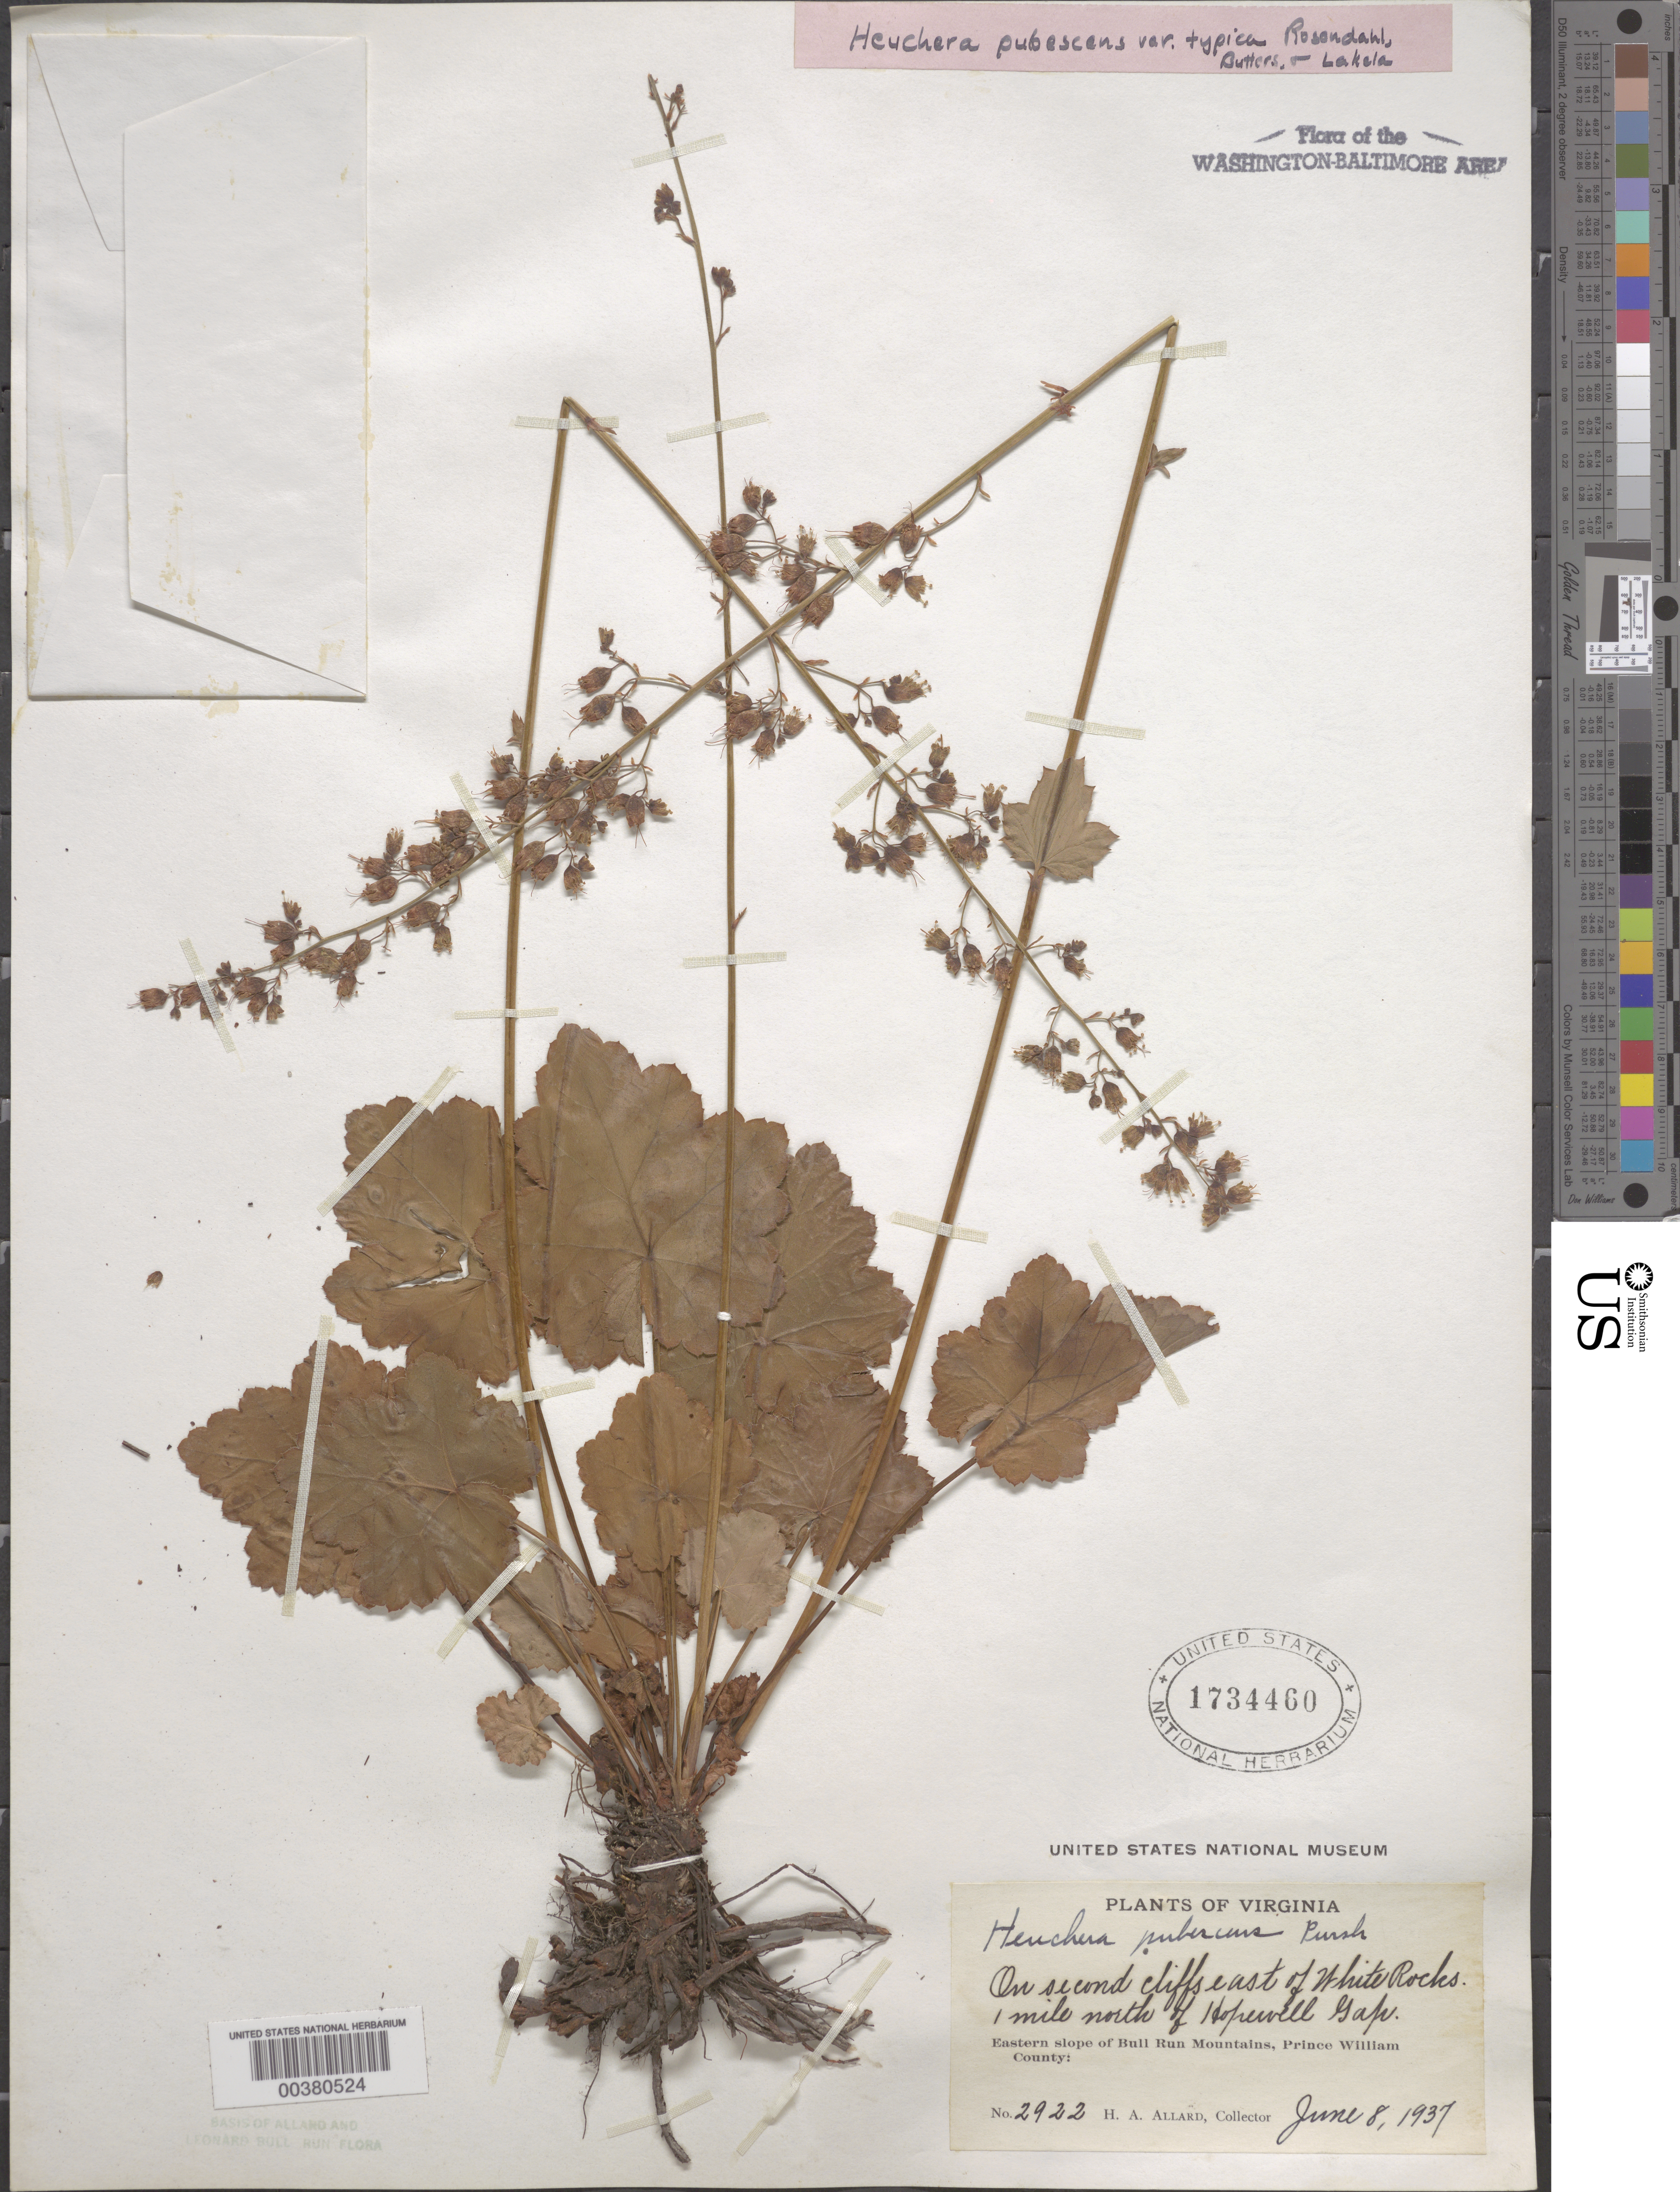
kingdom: Plantae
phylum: Tracheophyta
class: Magnoliopsida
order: Saxifragales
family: Saxifragaceae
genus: Heuchera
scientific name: Heuchera pubescens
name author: Pursh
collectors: H. A. Allard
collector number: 2922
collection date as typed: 08 Jun 1937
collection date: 1937-06-08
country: United States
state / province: Virginia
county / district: Prince William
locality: North of Hopewell Gap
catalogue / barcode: US 1734460